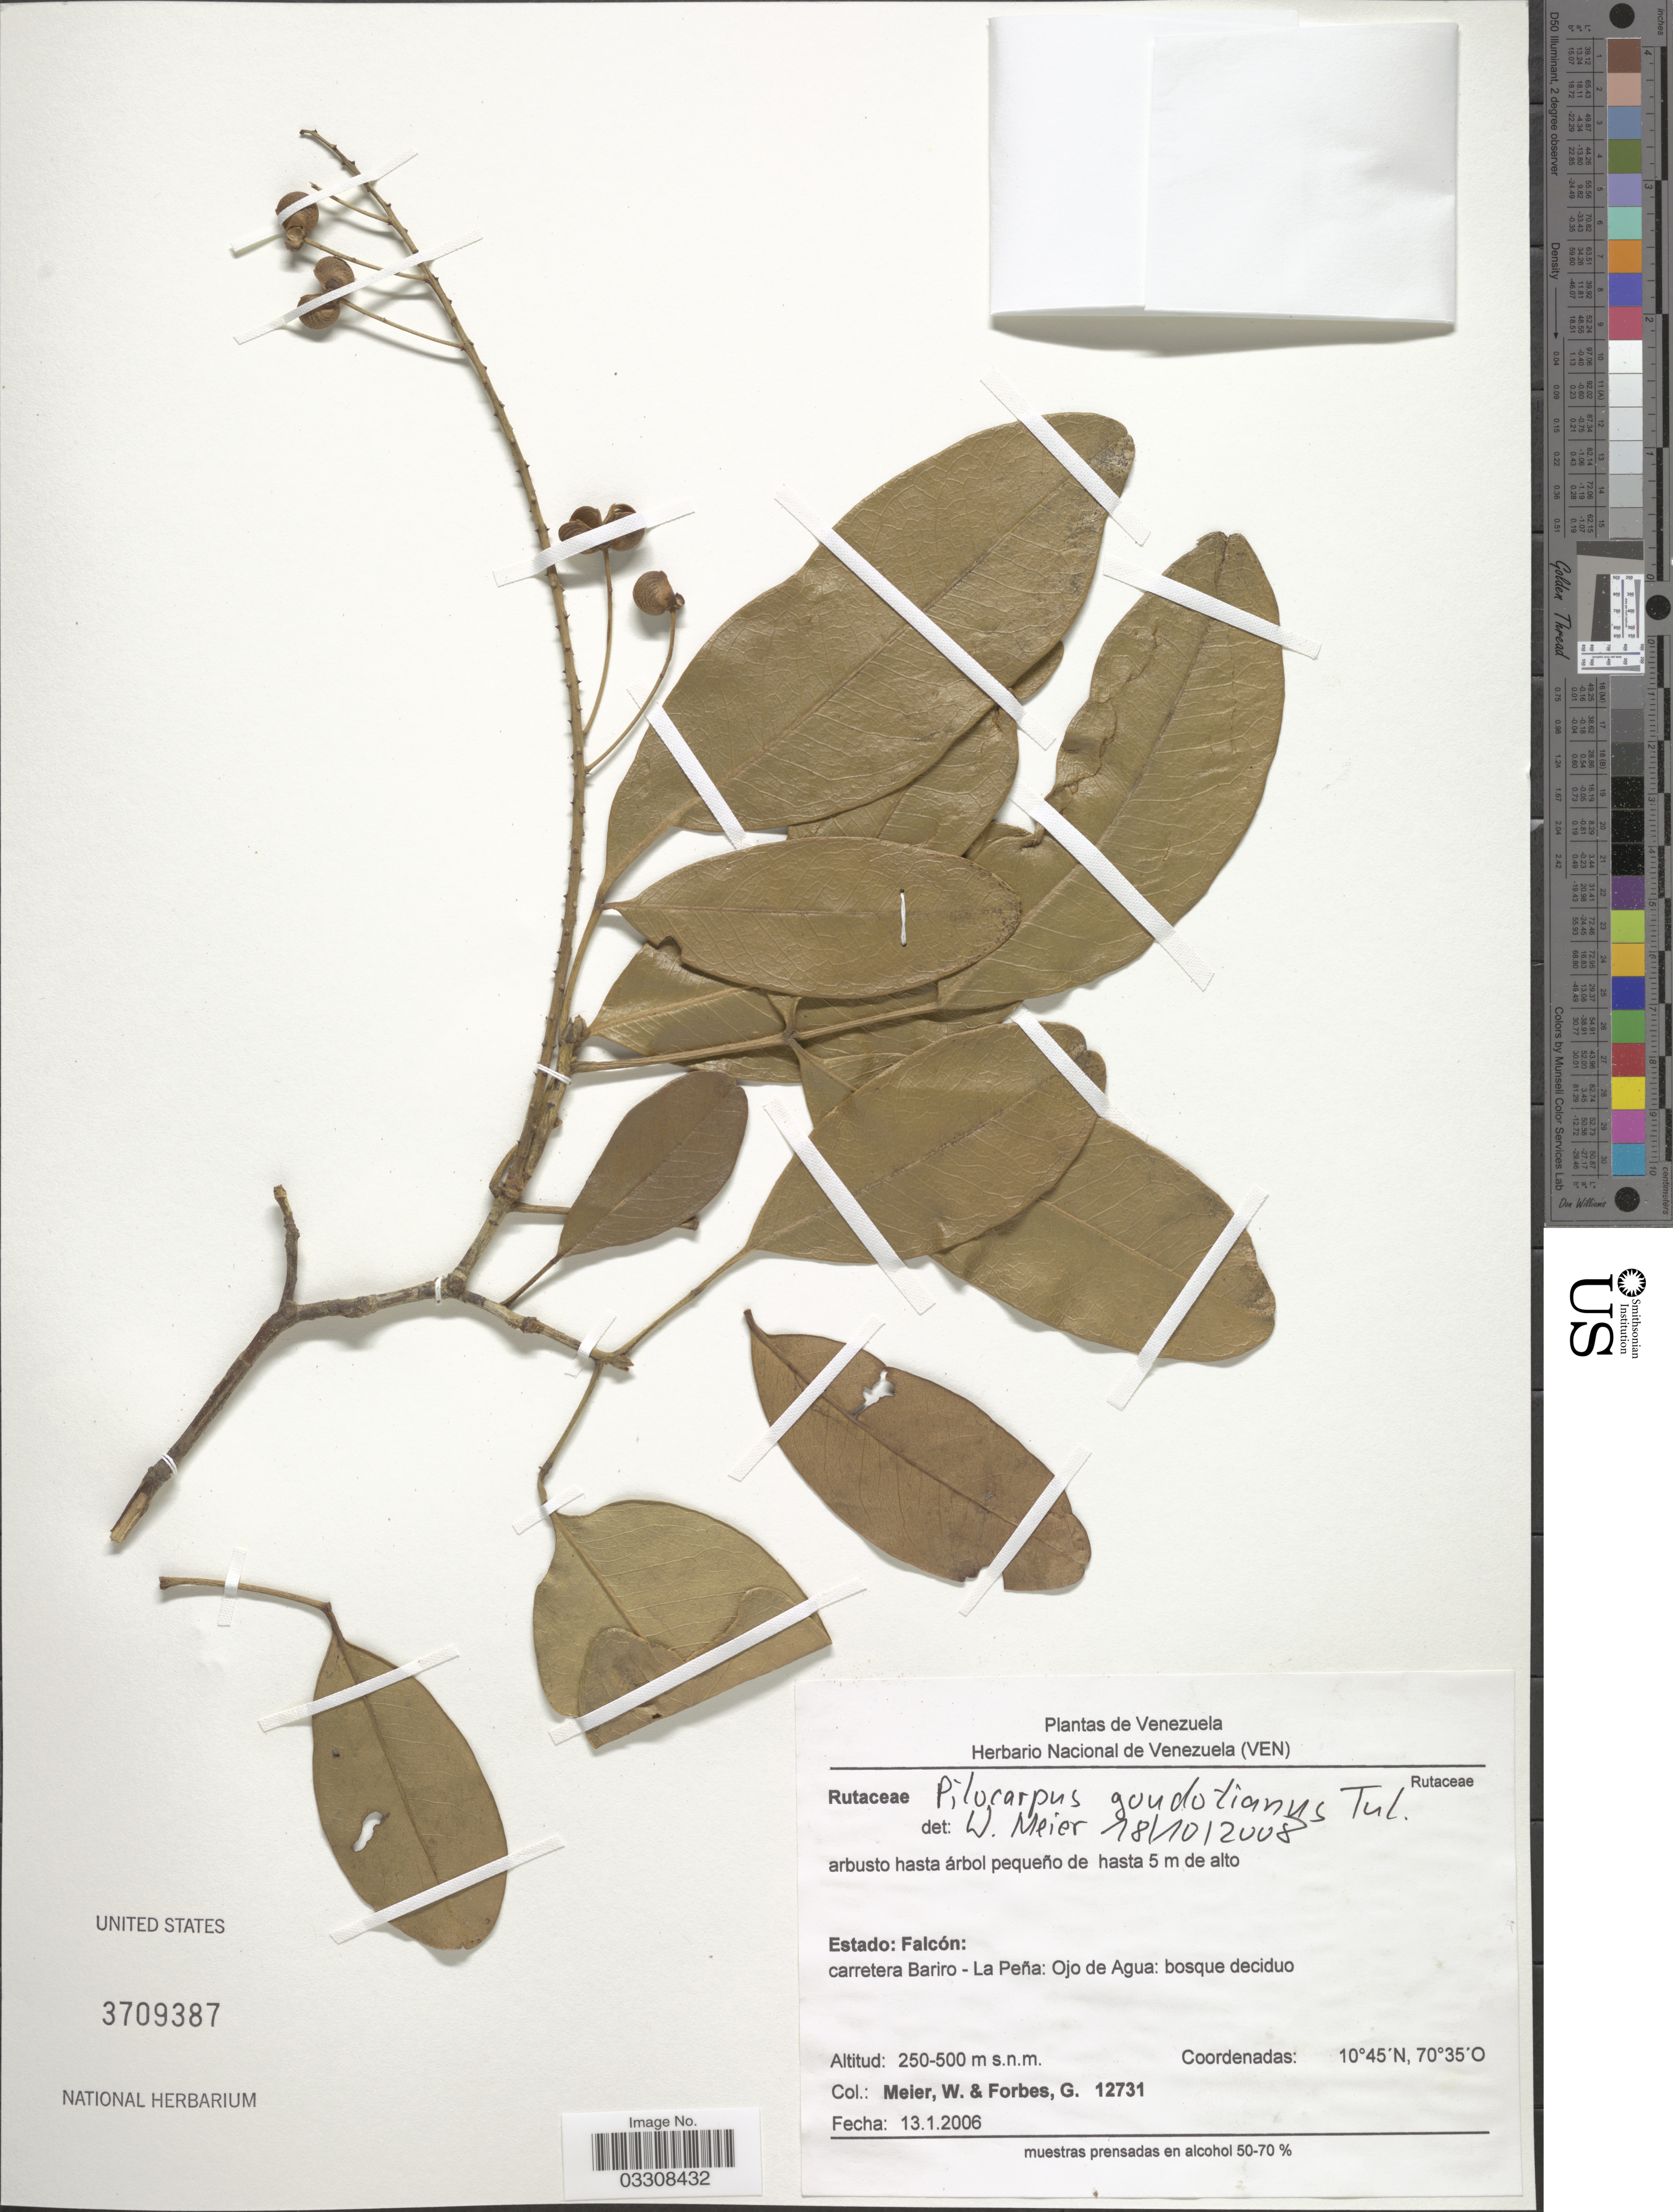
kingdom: Plantae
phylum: Tracheophyta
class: Magnoliopsida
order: Sapindales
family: Rutaceae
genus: Pilocarpus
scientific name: Pilocarpus goudotianus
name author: Tul.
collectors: W. Meier & G. Forbes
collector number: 12731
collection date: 2006-01-13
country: Venezuela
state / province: Falcón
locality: Carretera Bariro - La Peña: Ojo de Agua: bosque deciduo.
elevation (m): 250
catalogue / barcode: US 3709387